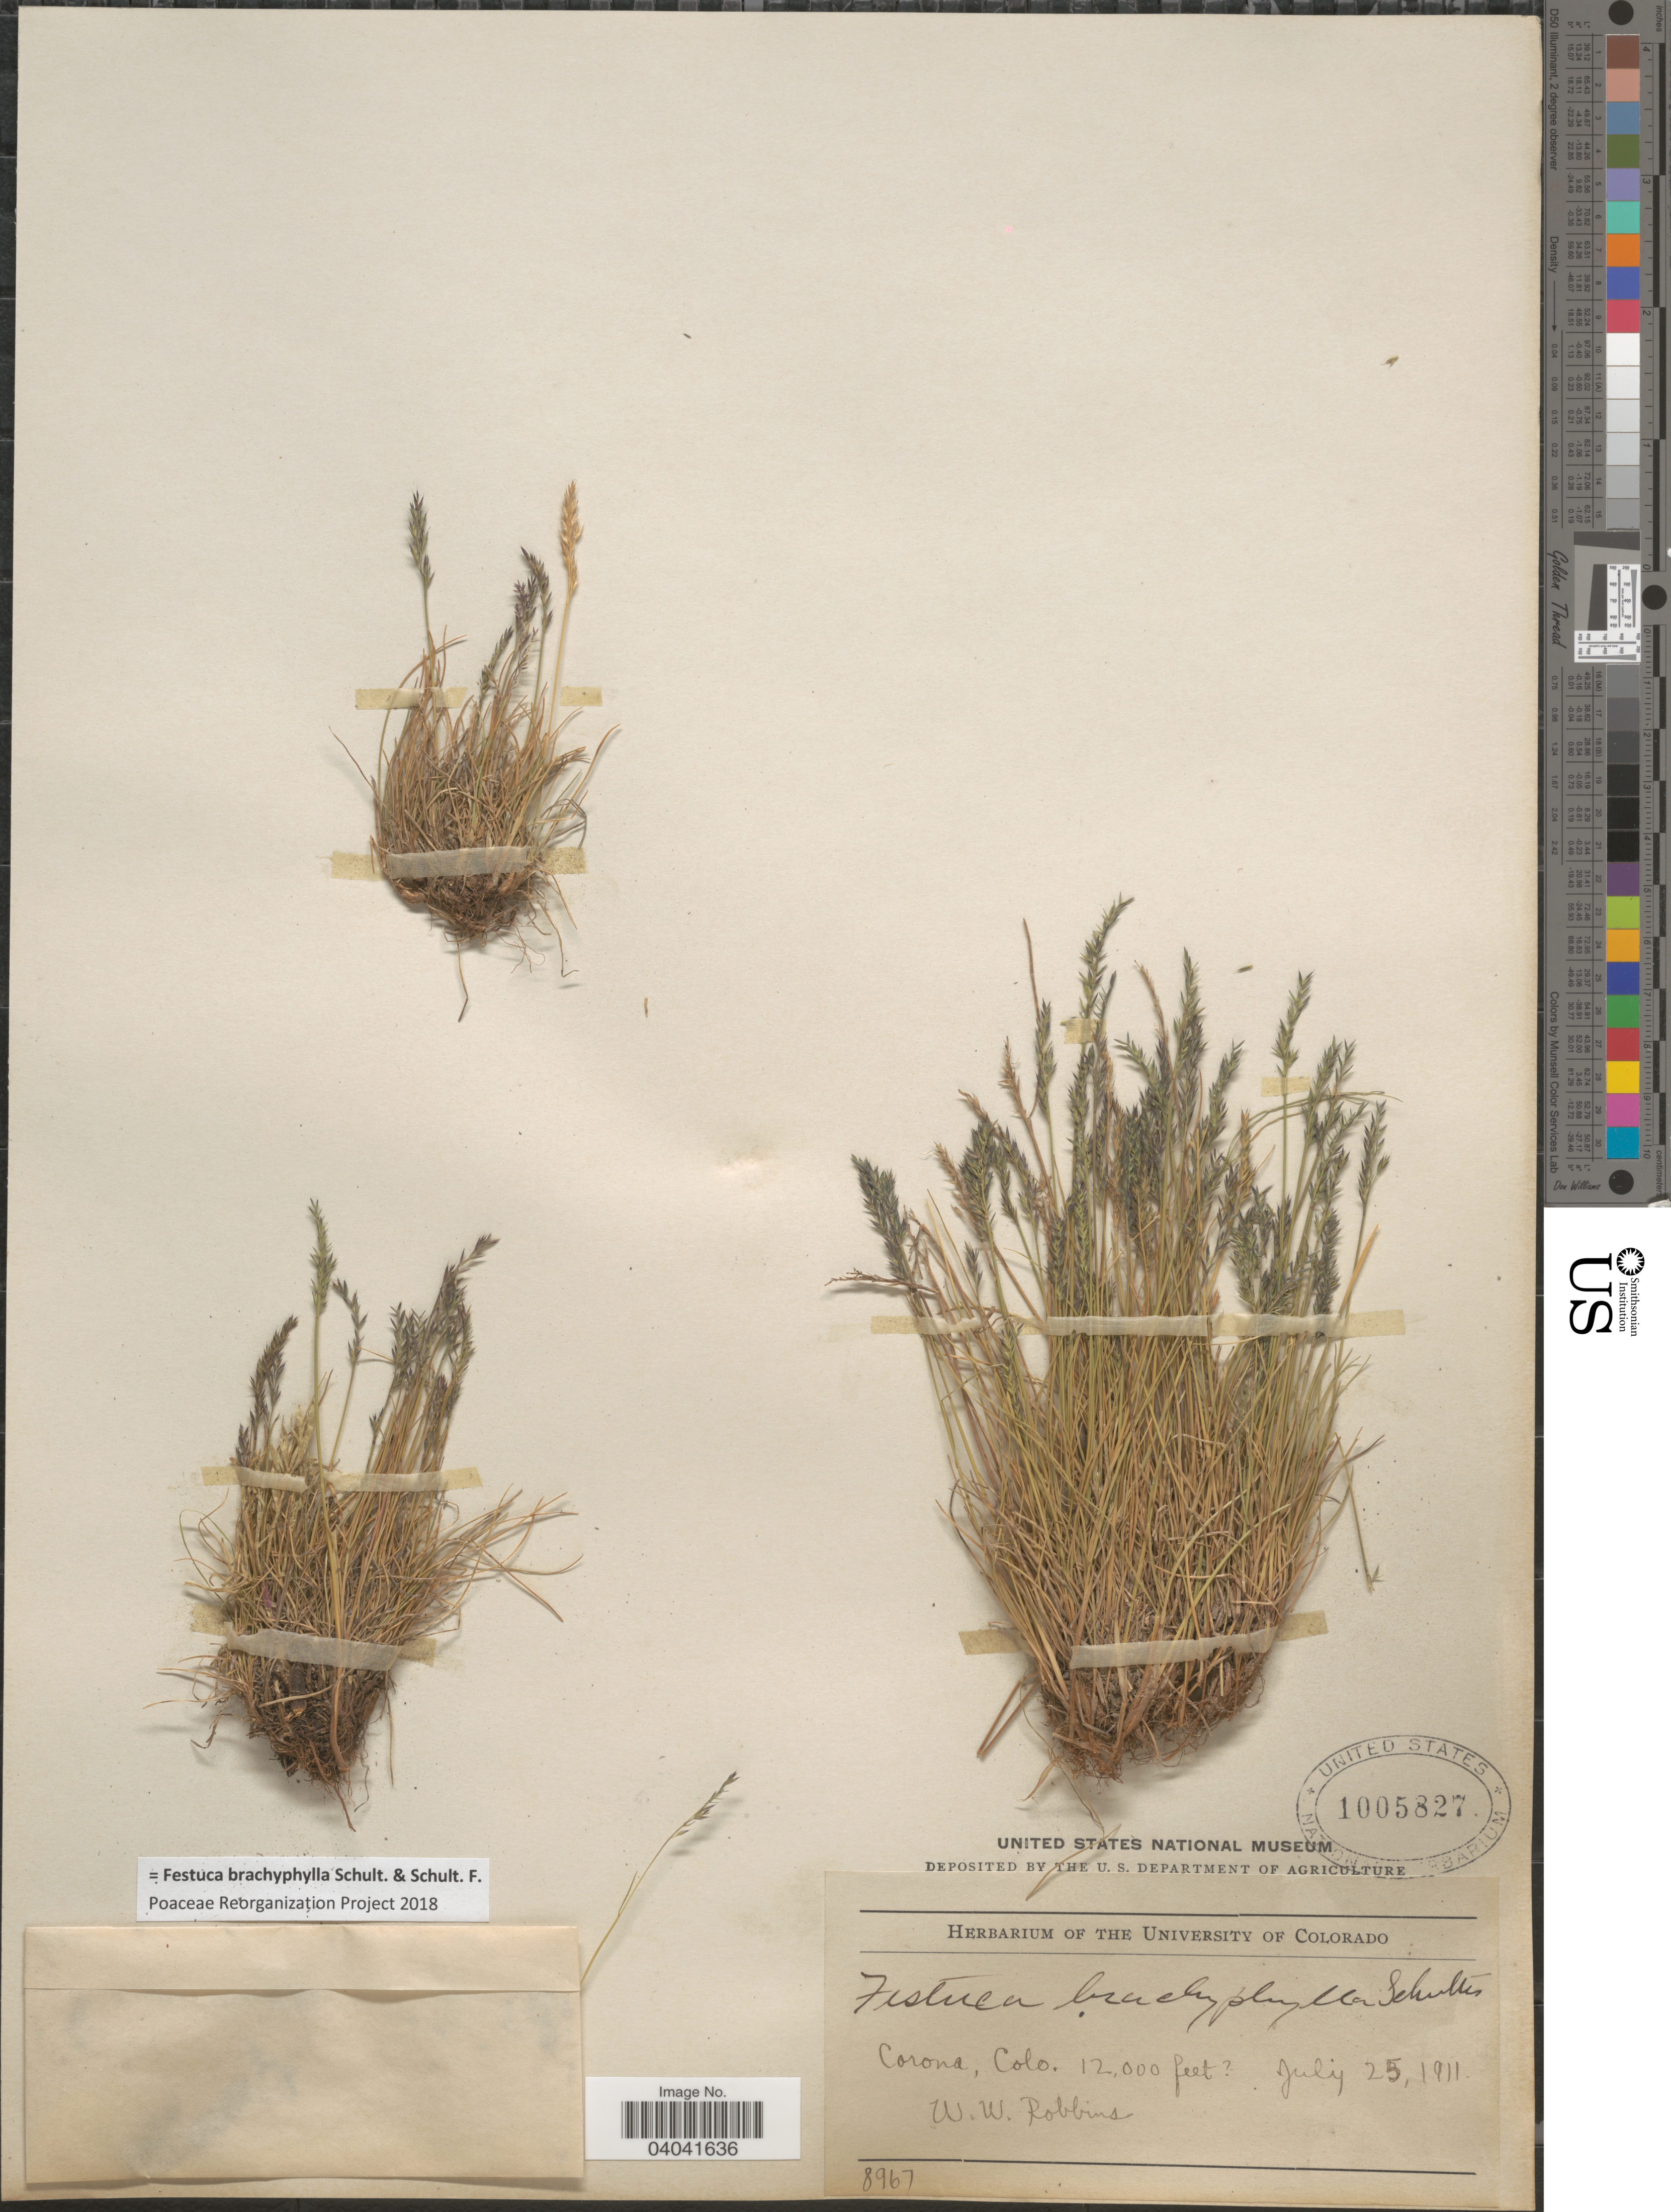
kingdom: Plantae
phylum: Tracheophyta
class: Liliopsida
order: Poales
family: Poaceae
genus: Festuca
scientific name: Festuca brachyphylla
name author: Schult. & Schult. f.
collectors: W. Robbins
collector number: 8967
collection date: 1911-07-25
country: United States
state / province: Colorado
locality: Corona.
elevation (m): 3658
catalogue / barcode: US 1005827